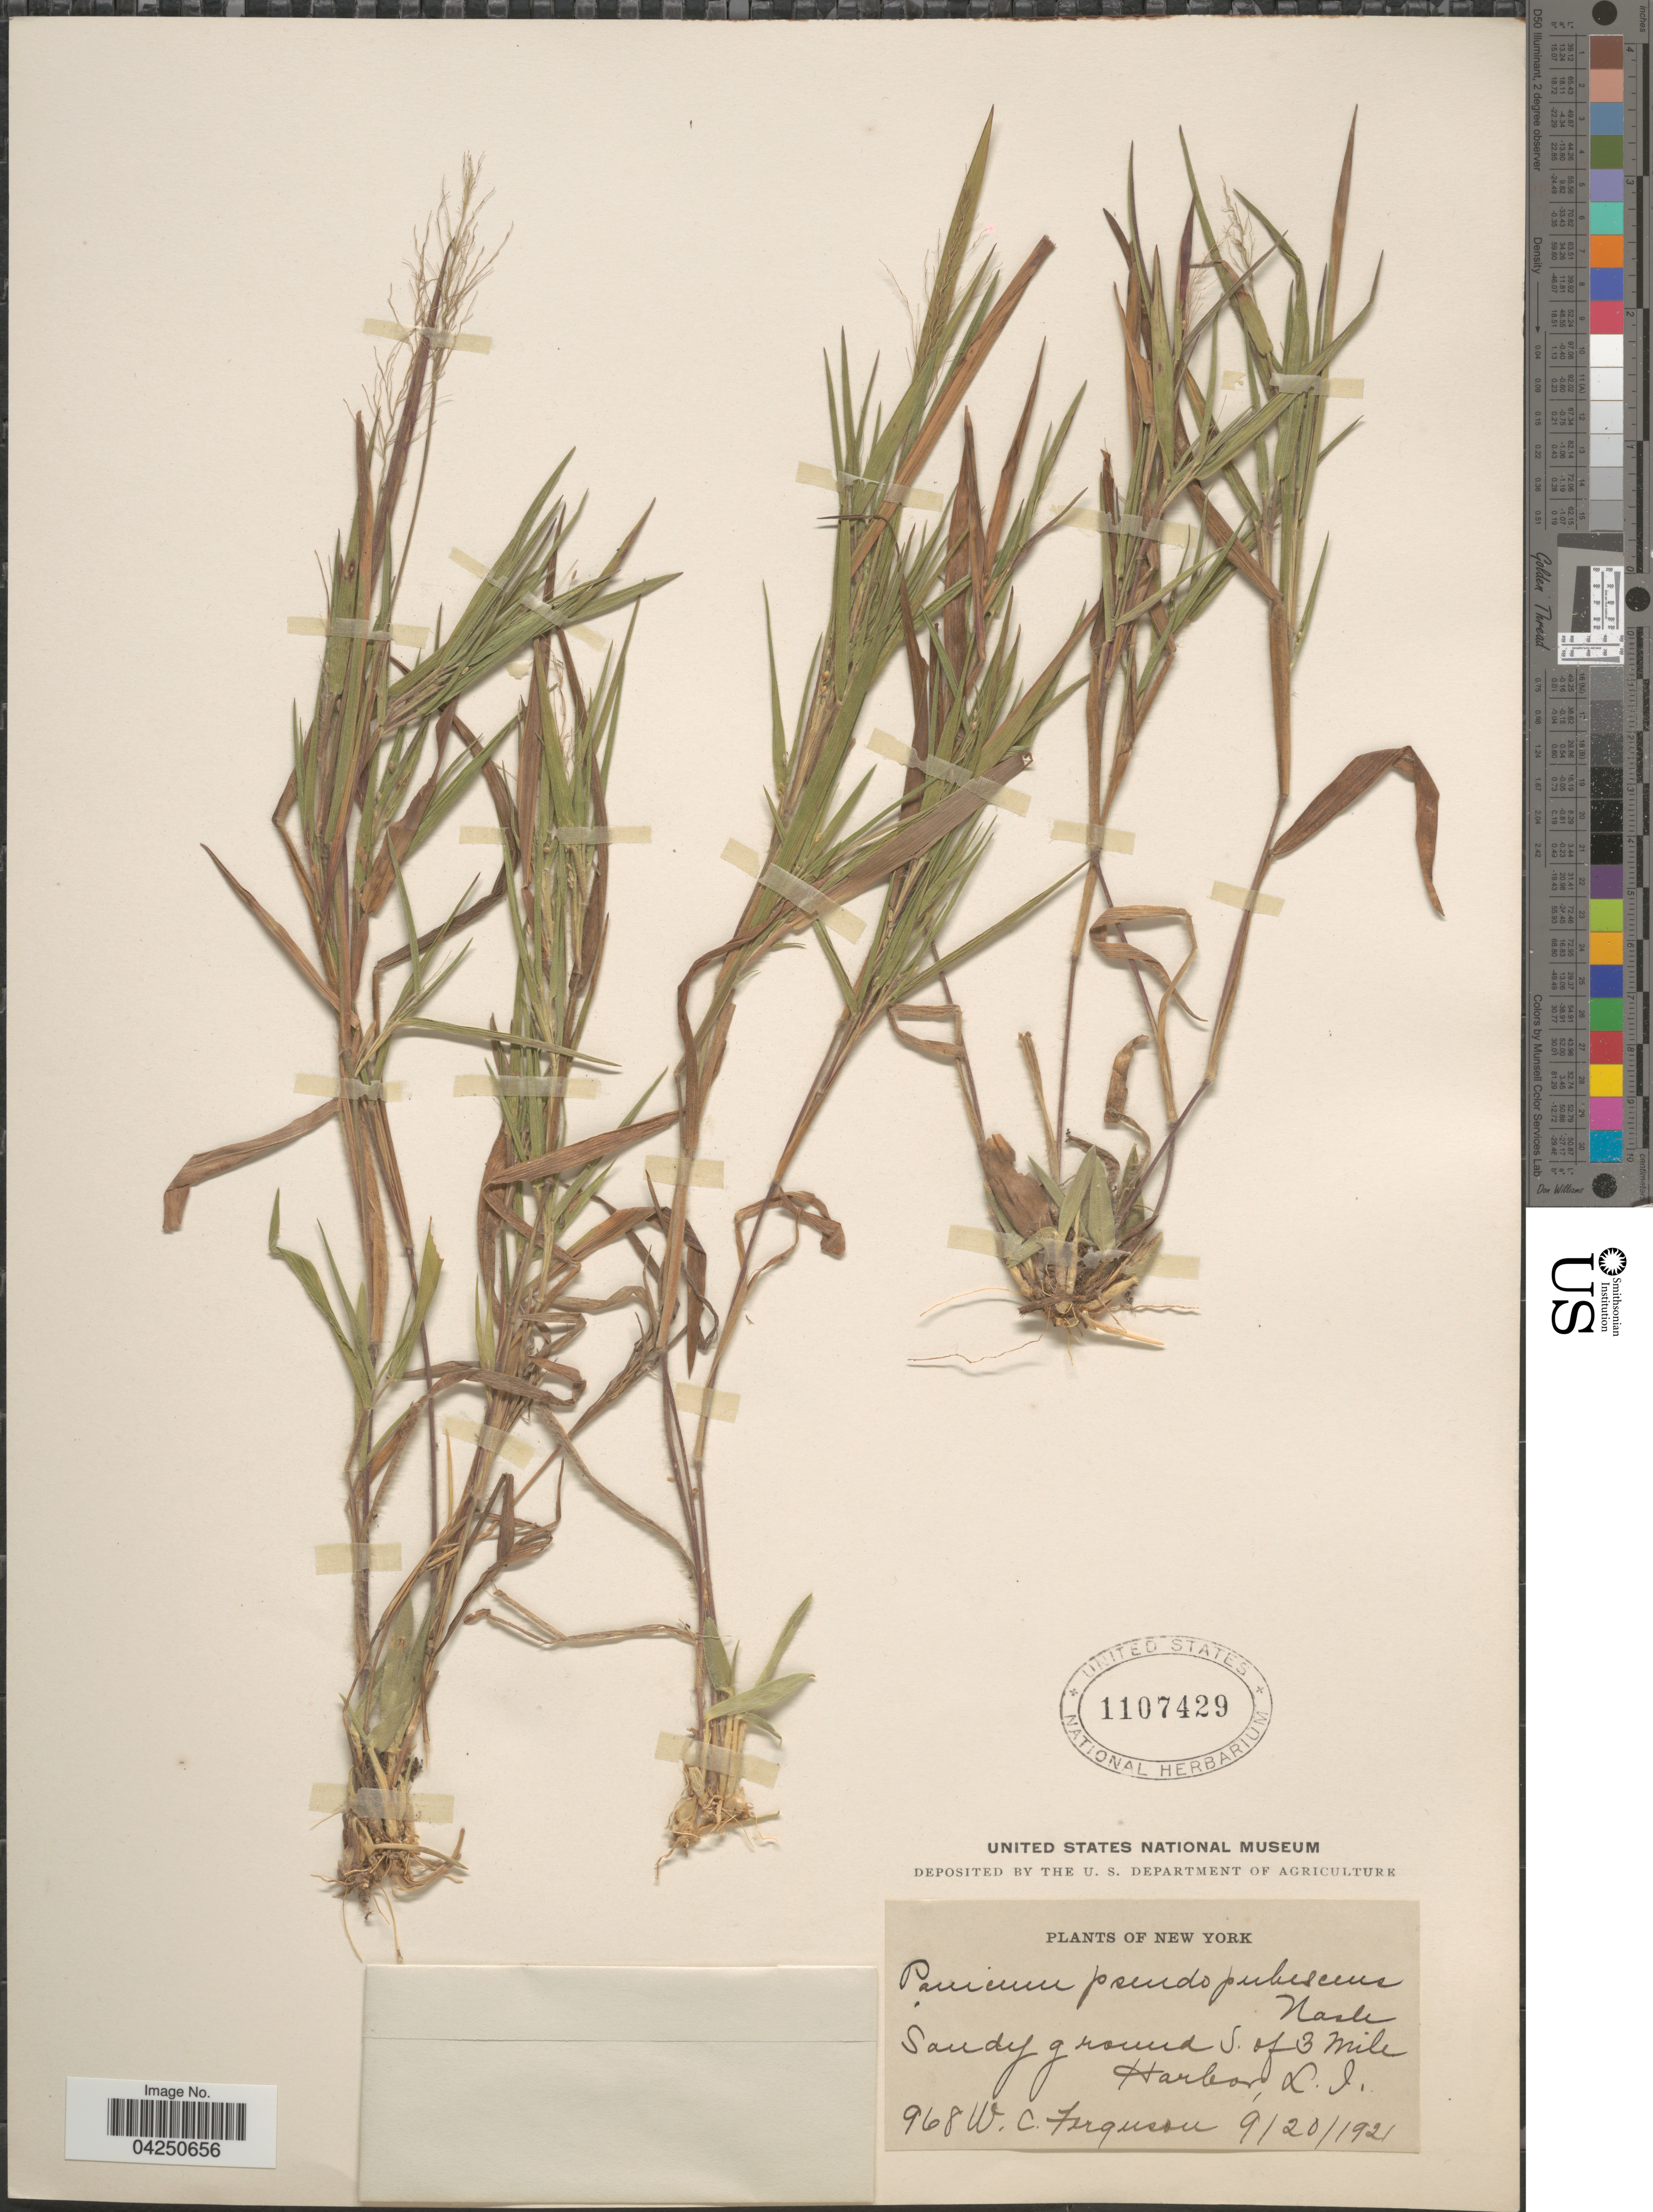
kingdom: Plantae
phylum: Tracheophyta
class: Liliopsida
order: Poales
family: Poaceae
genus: Dichanthelium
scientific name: Dichanthelium acuminatum var. acuminatum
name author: (Sw.) Gould & C.A. Clark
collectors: W. Ferguson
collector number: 968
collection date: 1921-09-20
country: United States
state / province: New York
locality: Sandy ground S. of 3 mile Harbor, L.I.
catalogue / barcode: US 1107429